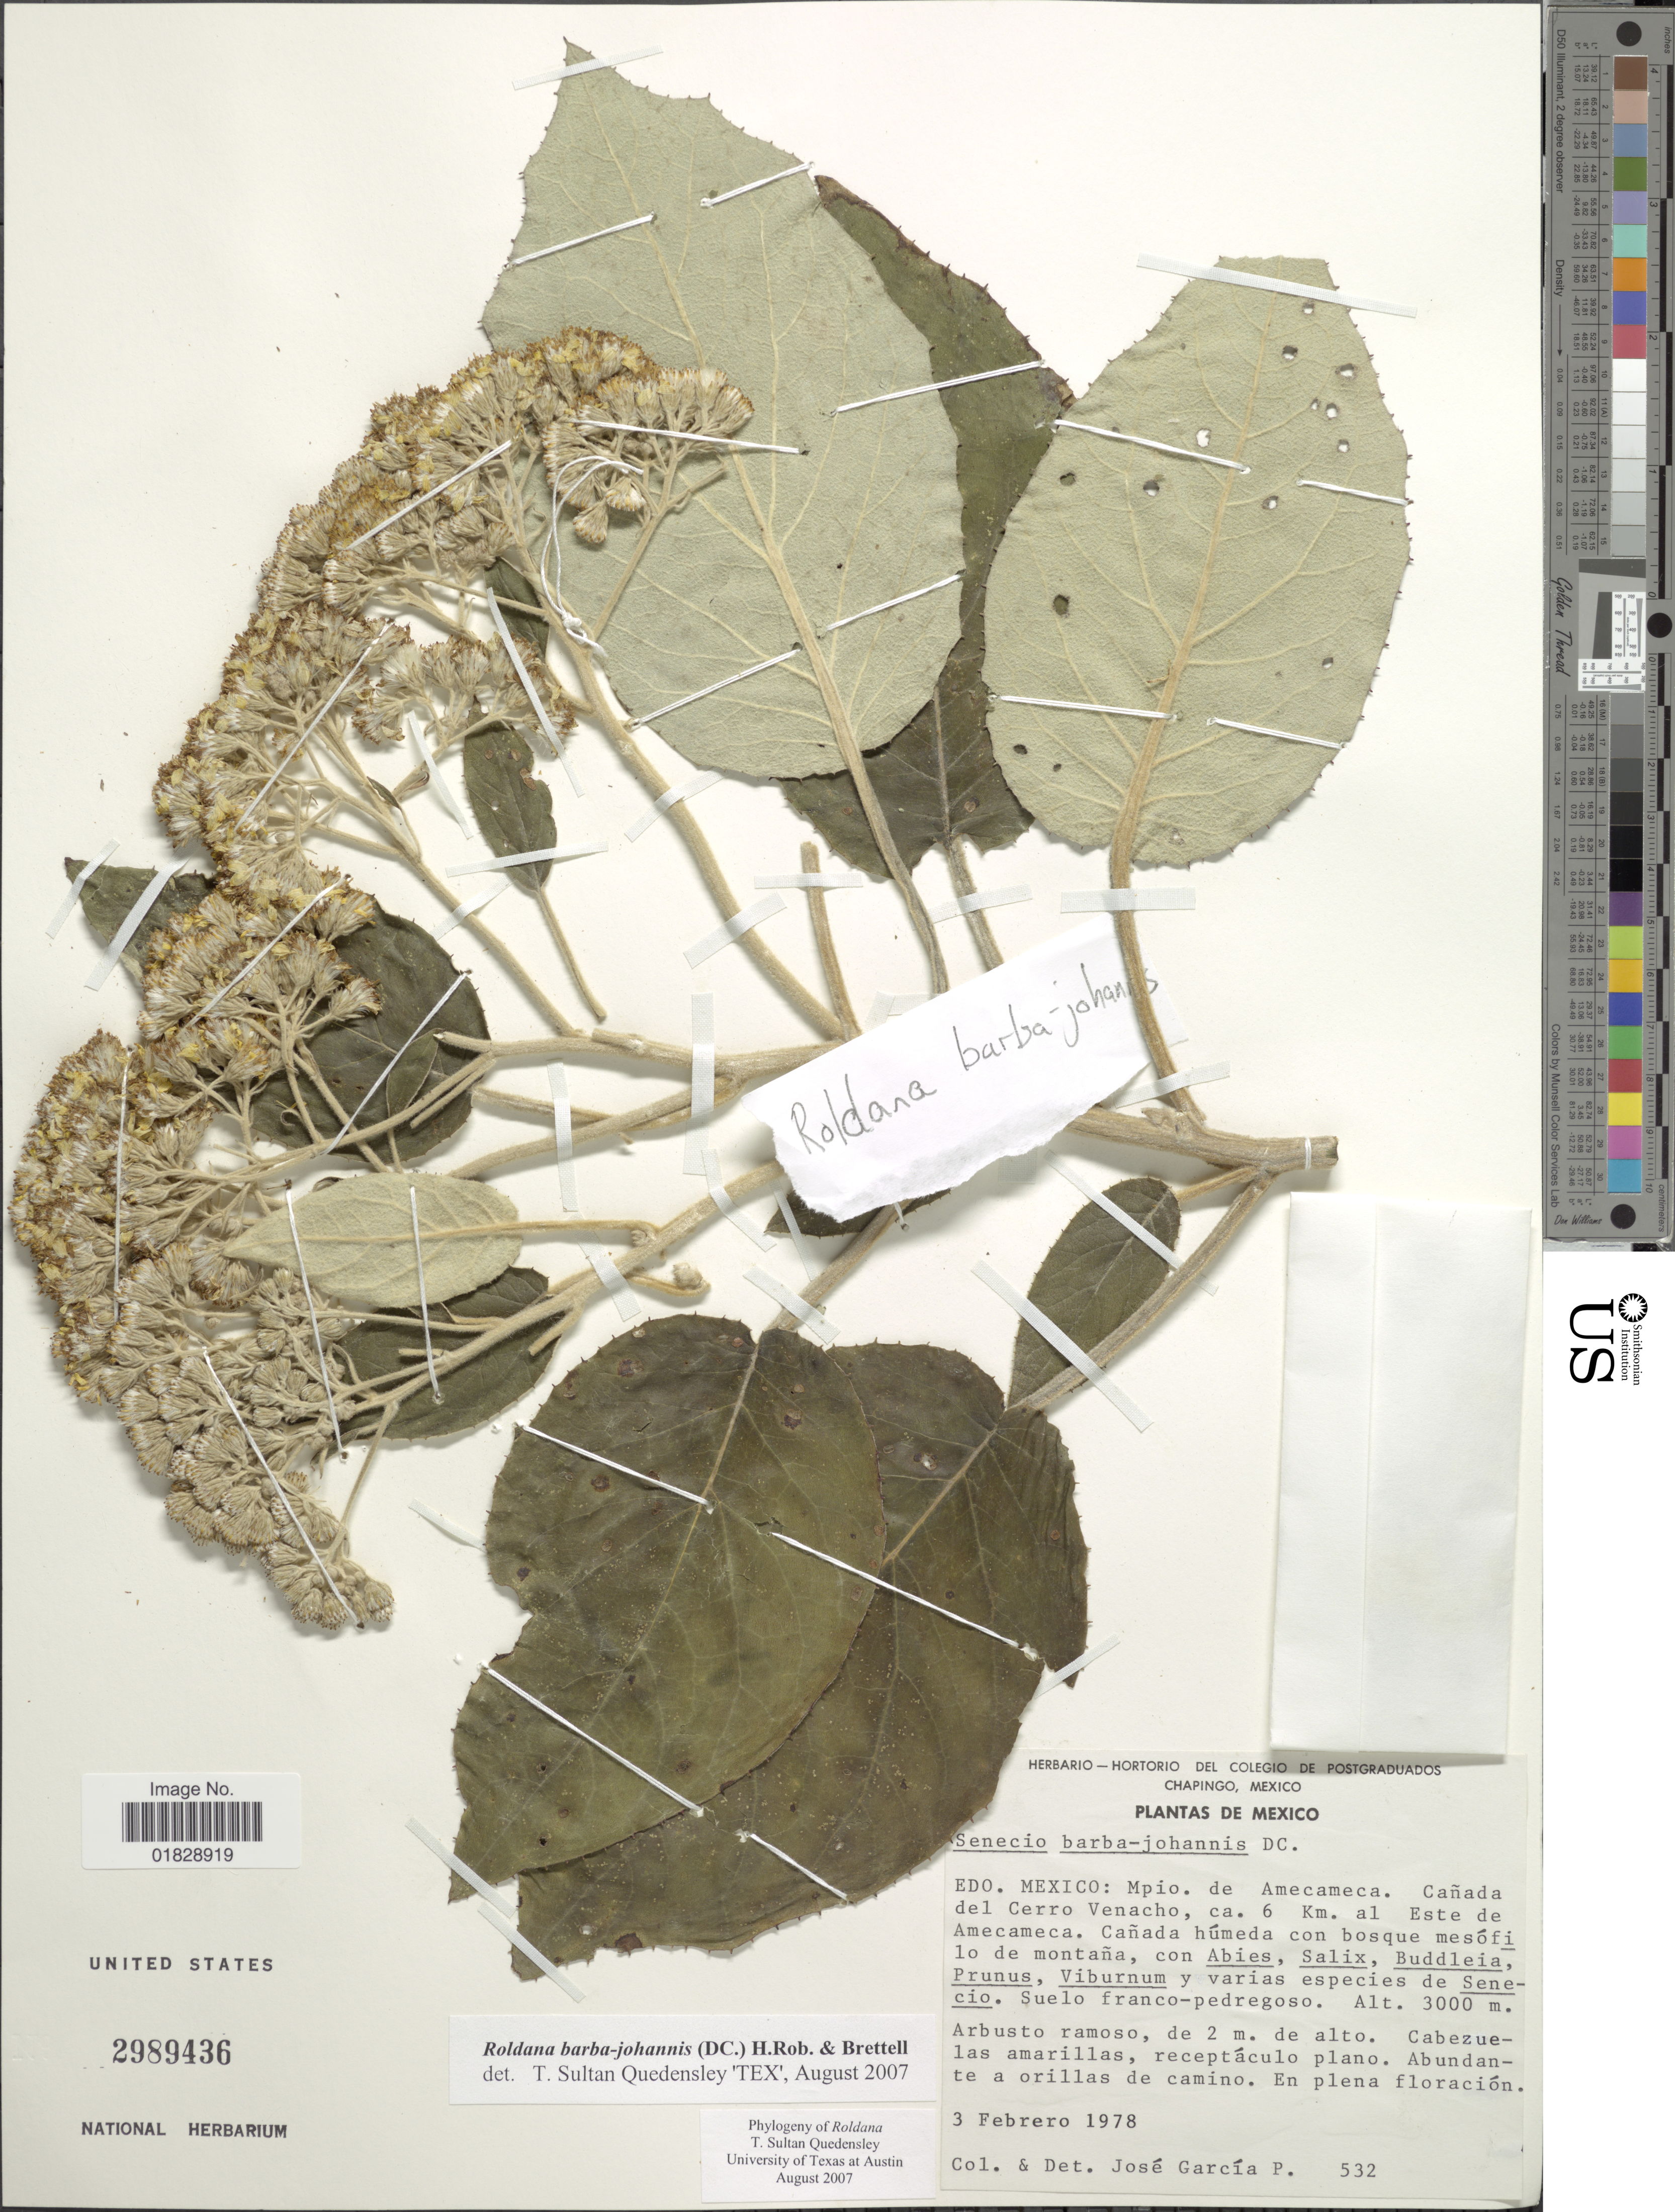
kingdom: Plantae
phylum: Tracheophyta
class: Magnoliopsida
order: Asterales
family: Asteraceae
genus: Roldana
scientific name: Roldana barba-johannis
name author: (DC.) H. Rob. & Brettell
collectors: J. García-P.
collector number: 532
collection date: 1978-02-03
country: Mexico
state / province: México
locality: Edo. Mexico: Mpio. de Amecameca. Cañada del Cerro Venacho, ca. 6 Km. al Este de Amecameca.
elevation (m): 3000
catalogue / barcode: US 2989436